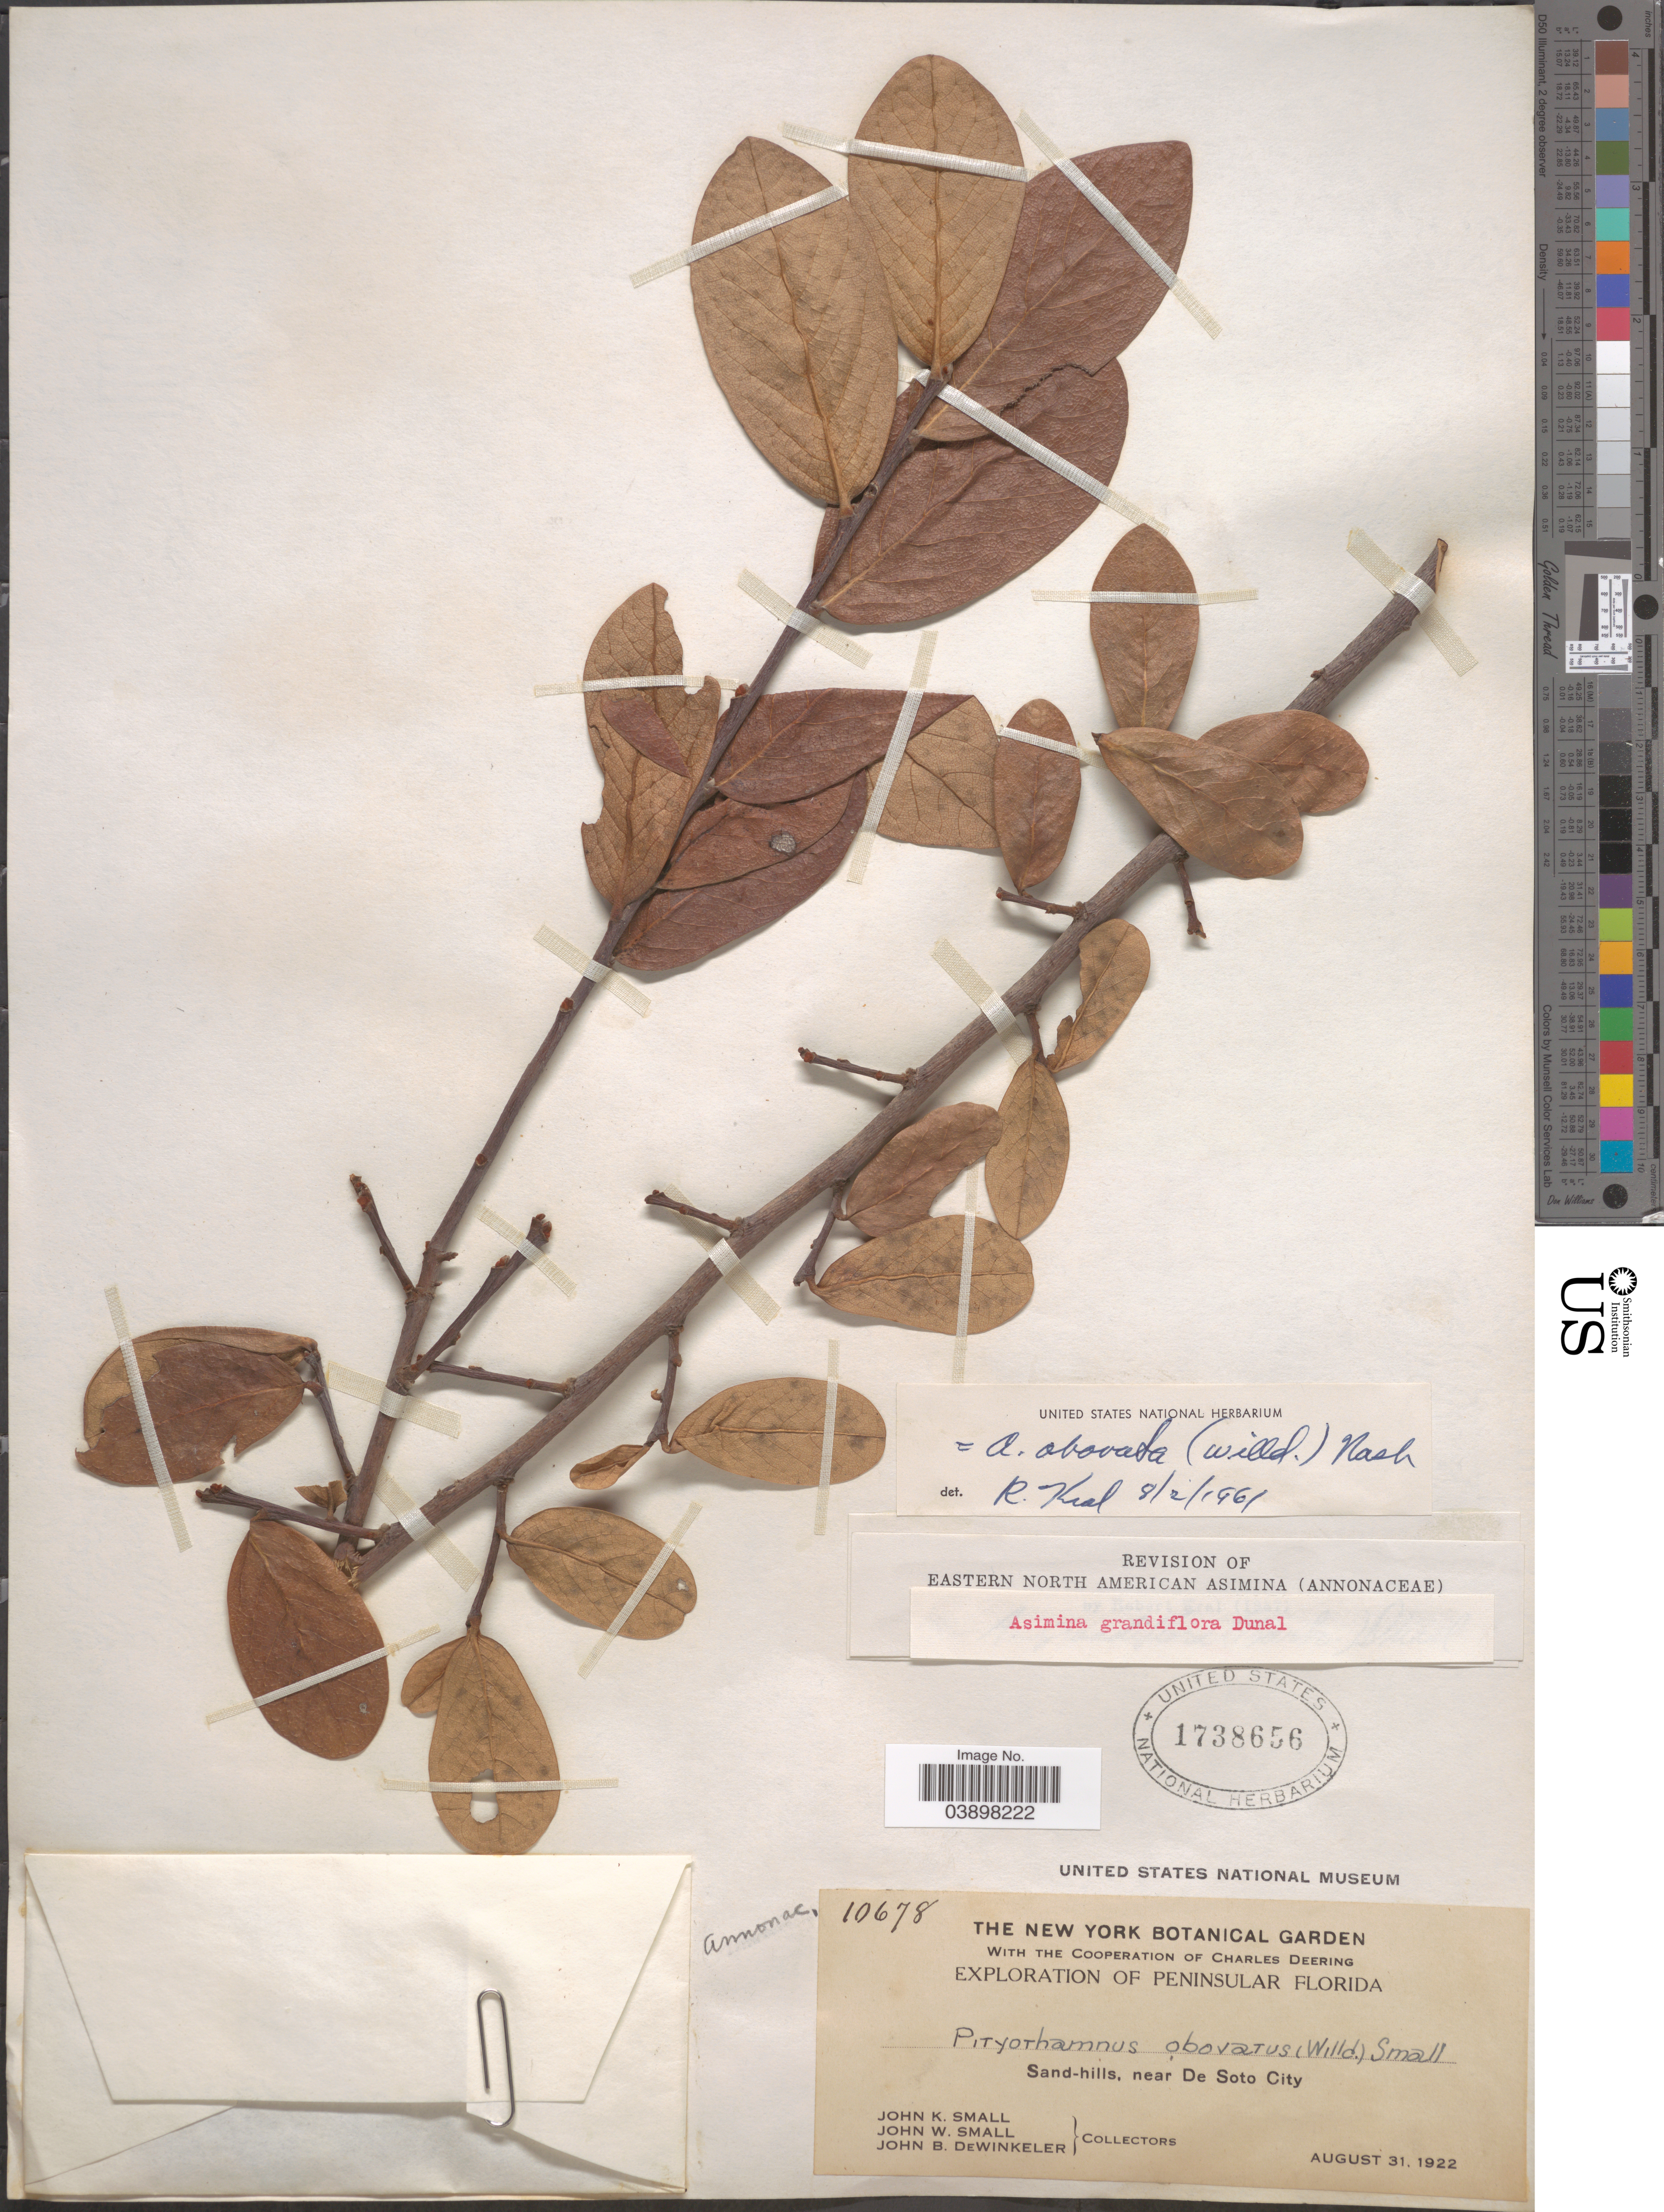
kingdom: Plantae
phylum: Tracheophyta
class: Magnoliopsida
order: Magnoliales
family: Annonaceae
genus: Asimina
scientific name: Asimina obovata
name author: (Willd.) Nash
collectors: J. K. Small, J. Small & J. B. Dewinkeler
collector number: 10678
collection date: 1922-08-31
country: United States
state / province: Florida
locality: Peninsular Florida. Near De Soto City.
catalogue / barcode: US 1738656